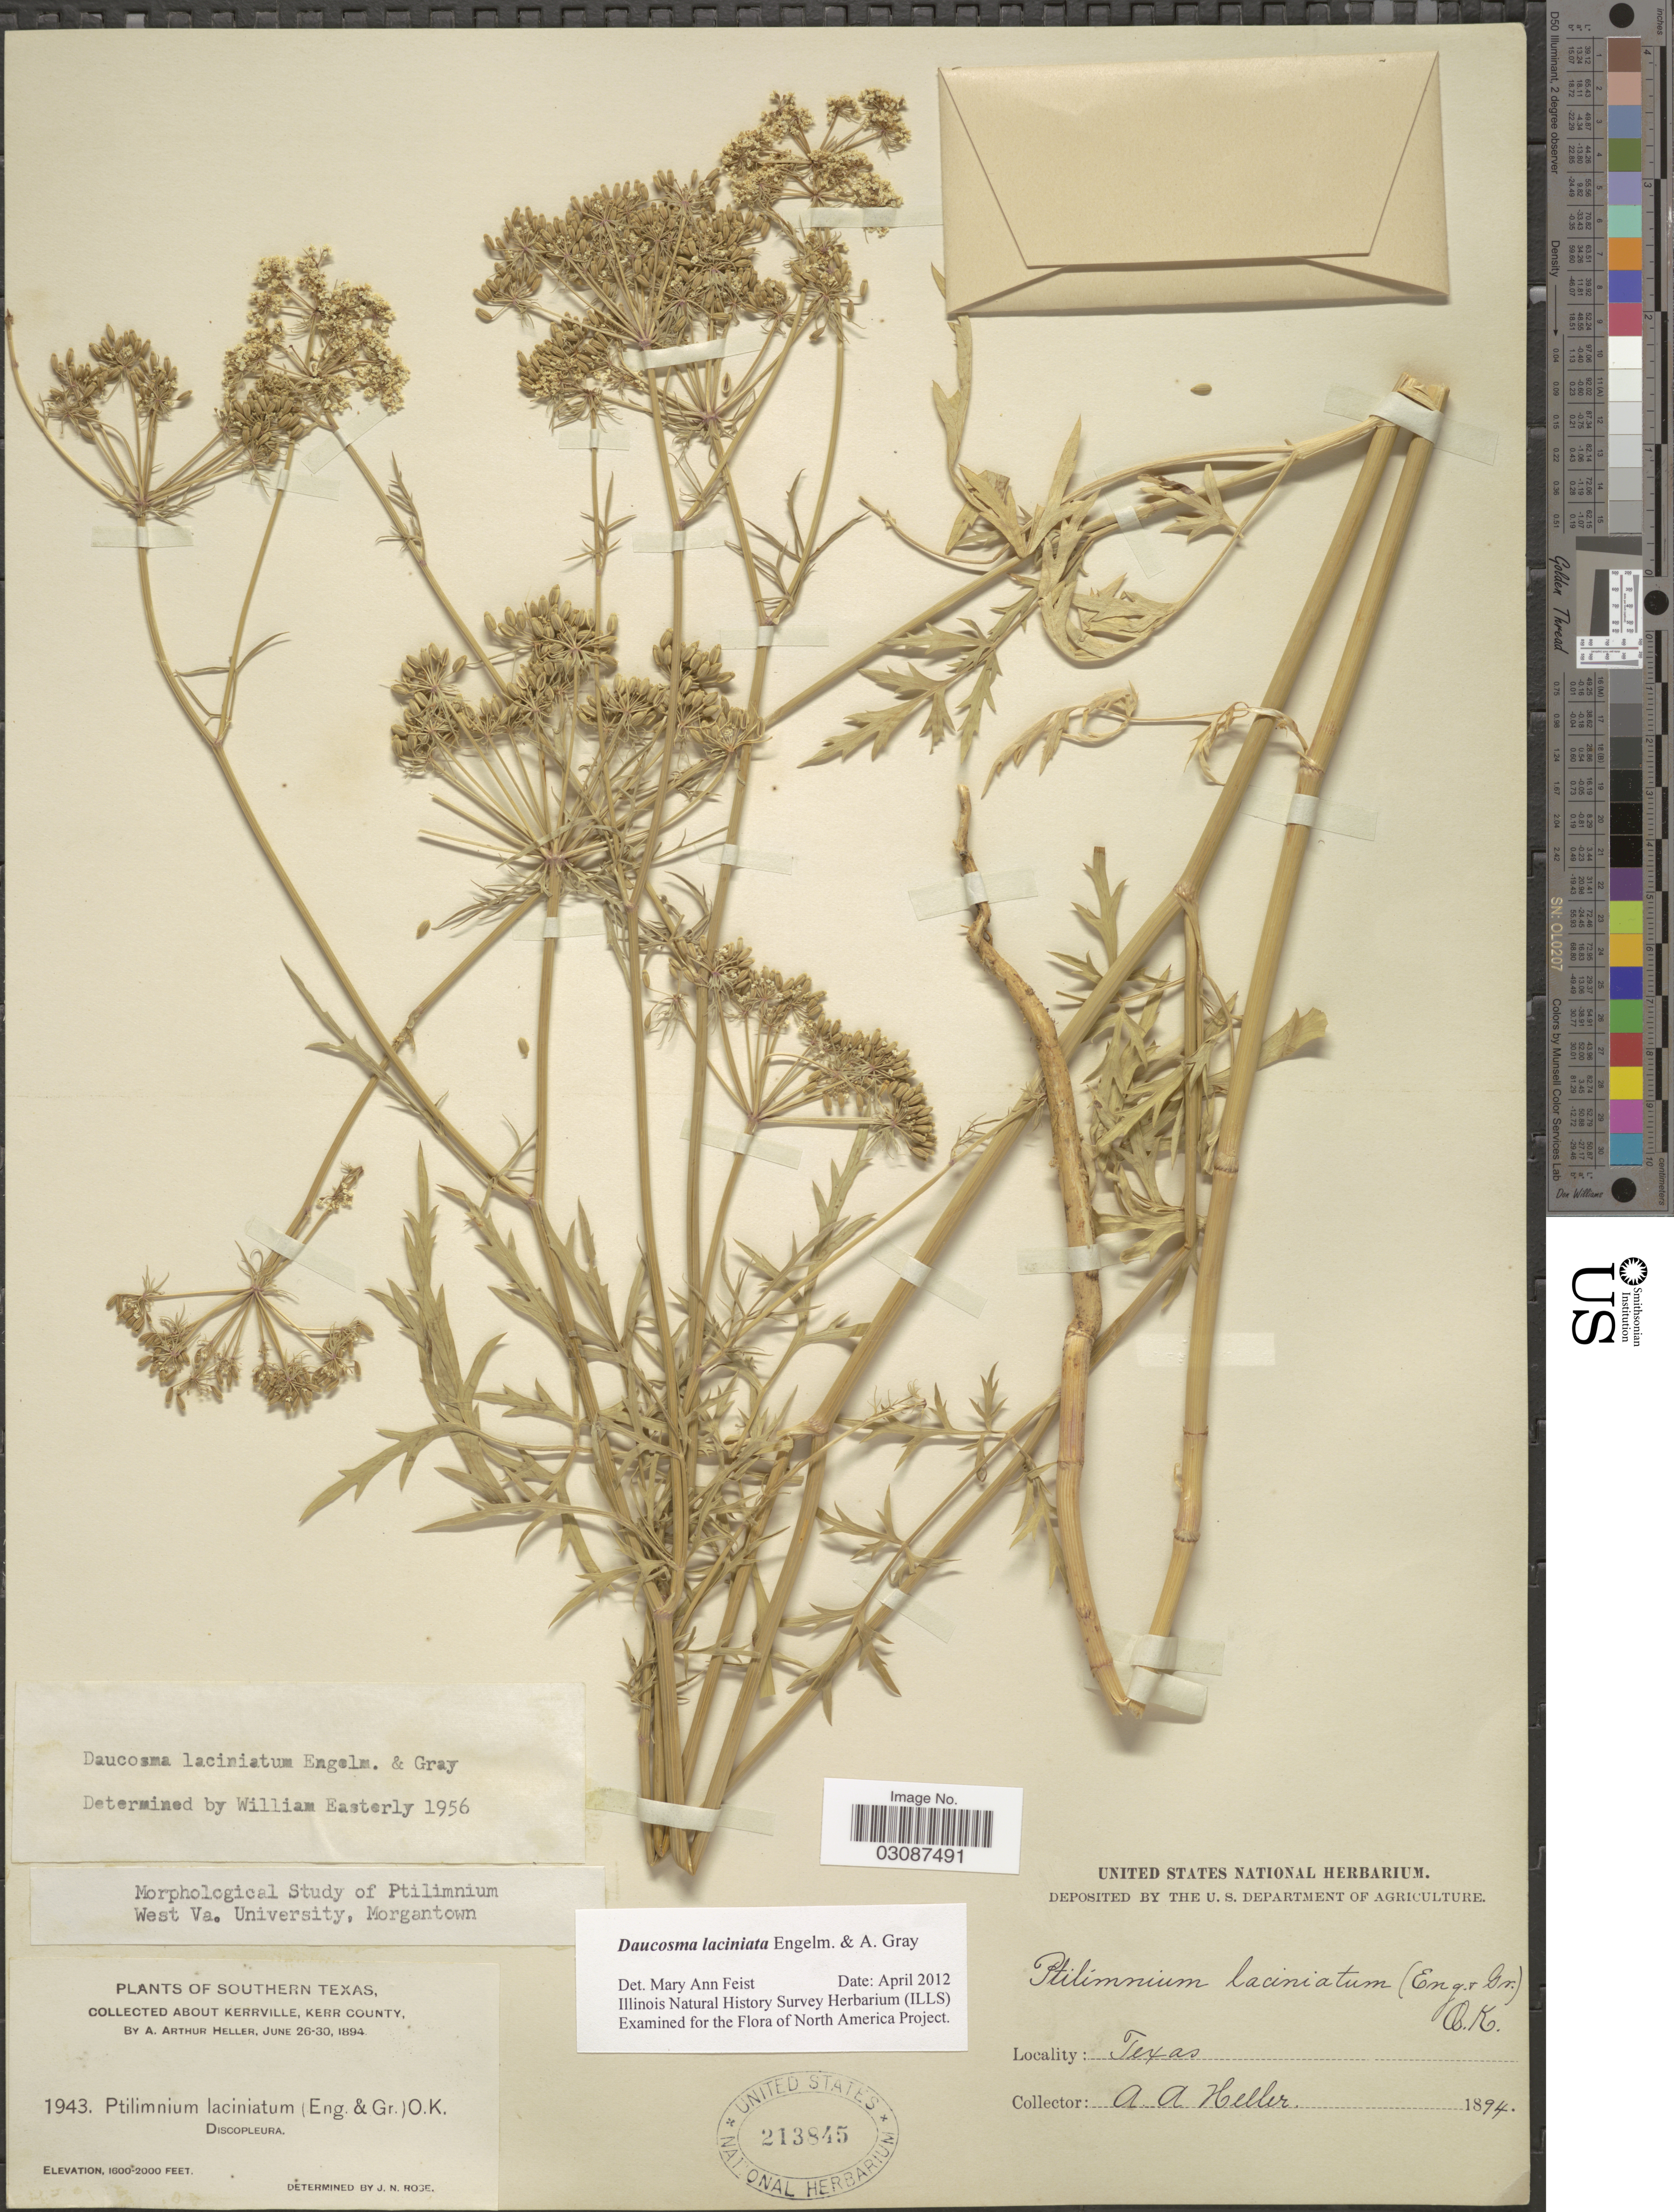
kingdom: Plantae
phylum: Tracheophyta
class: Magnoliopsida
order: Apiales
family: Apiaceae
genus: Daucosma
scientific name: Daucosma laciniata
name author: Engelm. & A. Gray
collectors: A. A. Heller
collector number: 1943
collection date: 1894-06-26/1894-06-30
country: United States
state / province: Texas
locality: Southern Texas. Collected about Kerrville, Kerr County.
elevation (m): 488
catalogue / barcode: US 213845